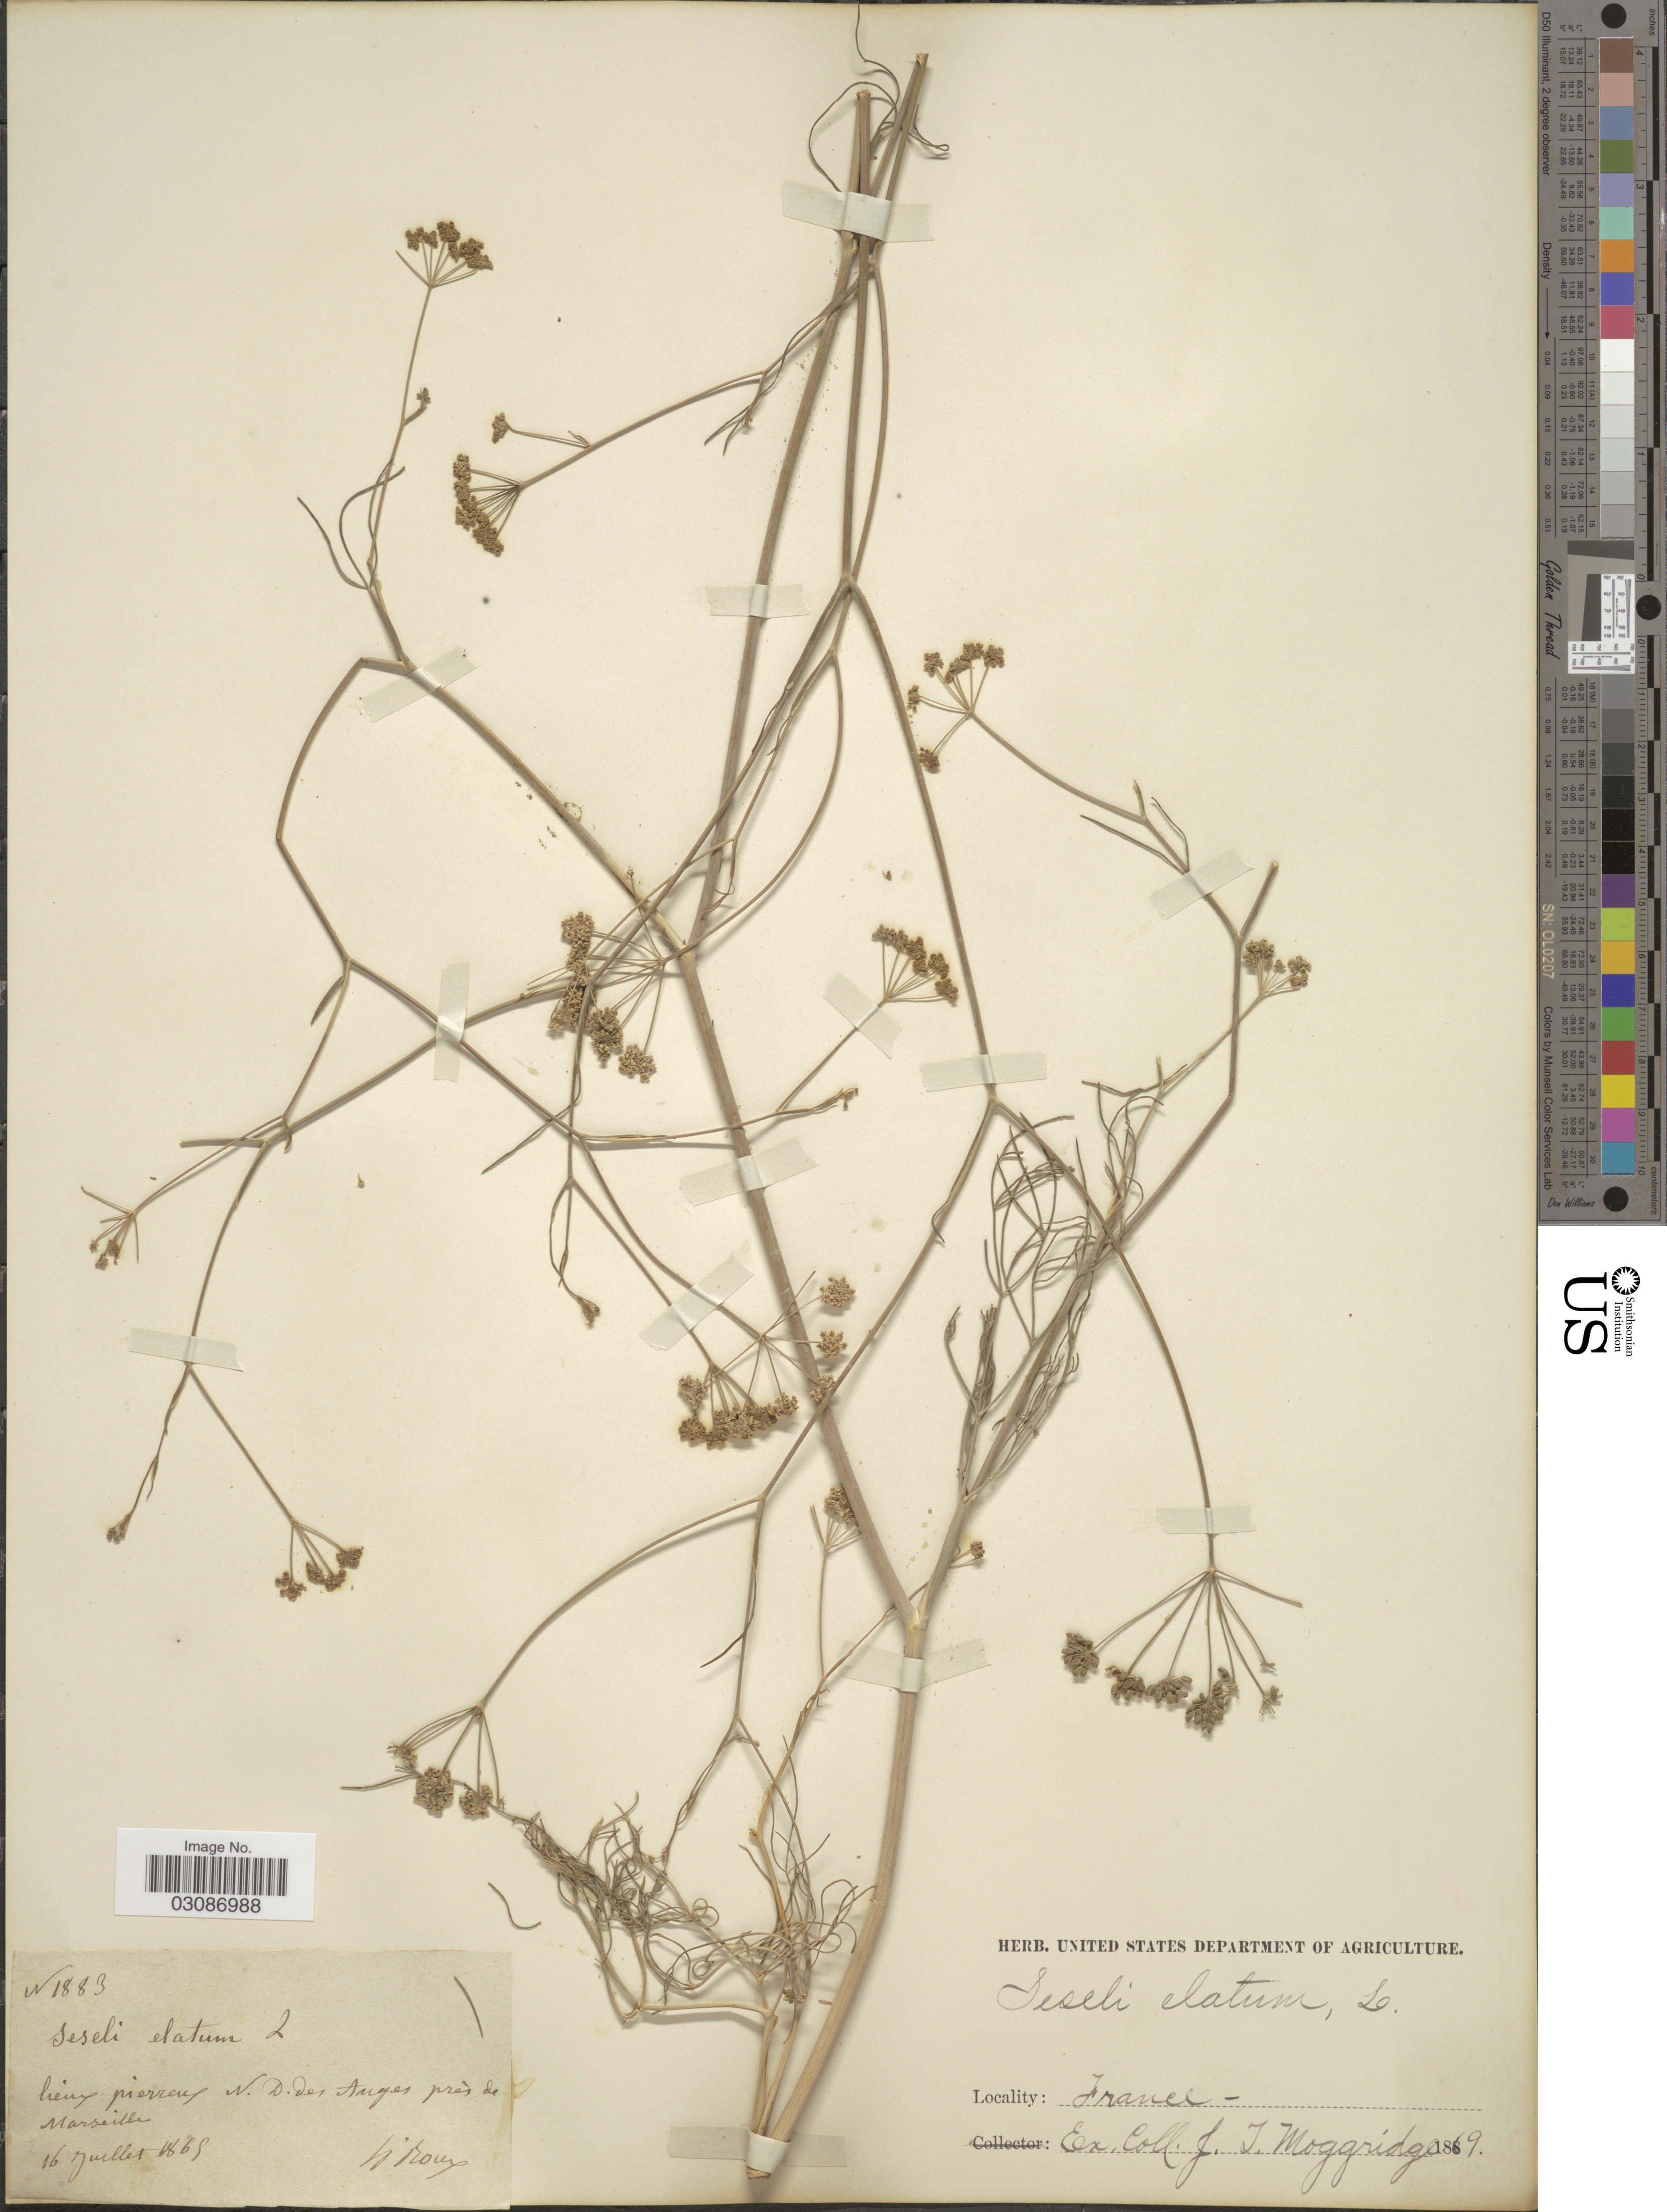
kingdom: Plantae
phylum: Tracheophyta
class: Magnoliopsida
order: Apiales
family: Apiaceae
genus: Seseli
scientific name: Seseli elatum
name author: L.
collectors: N. Roux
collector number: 1883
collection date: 1869-07-16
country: France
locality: N. D des Anges [interpreted] prés de Marseille.